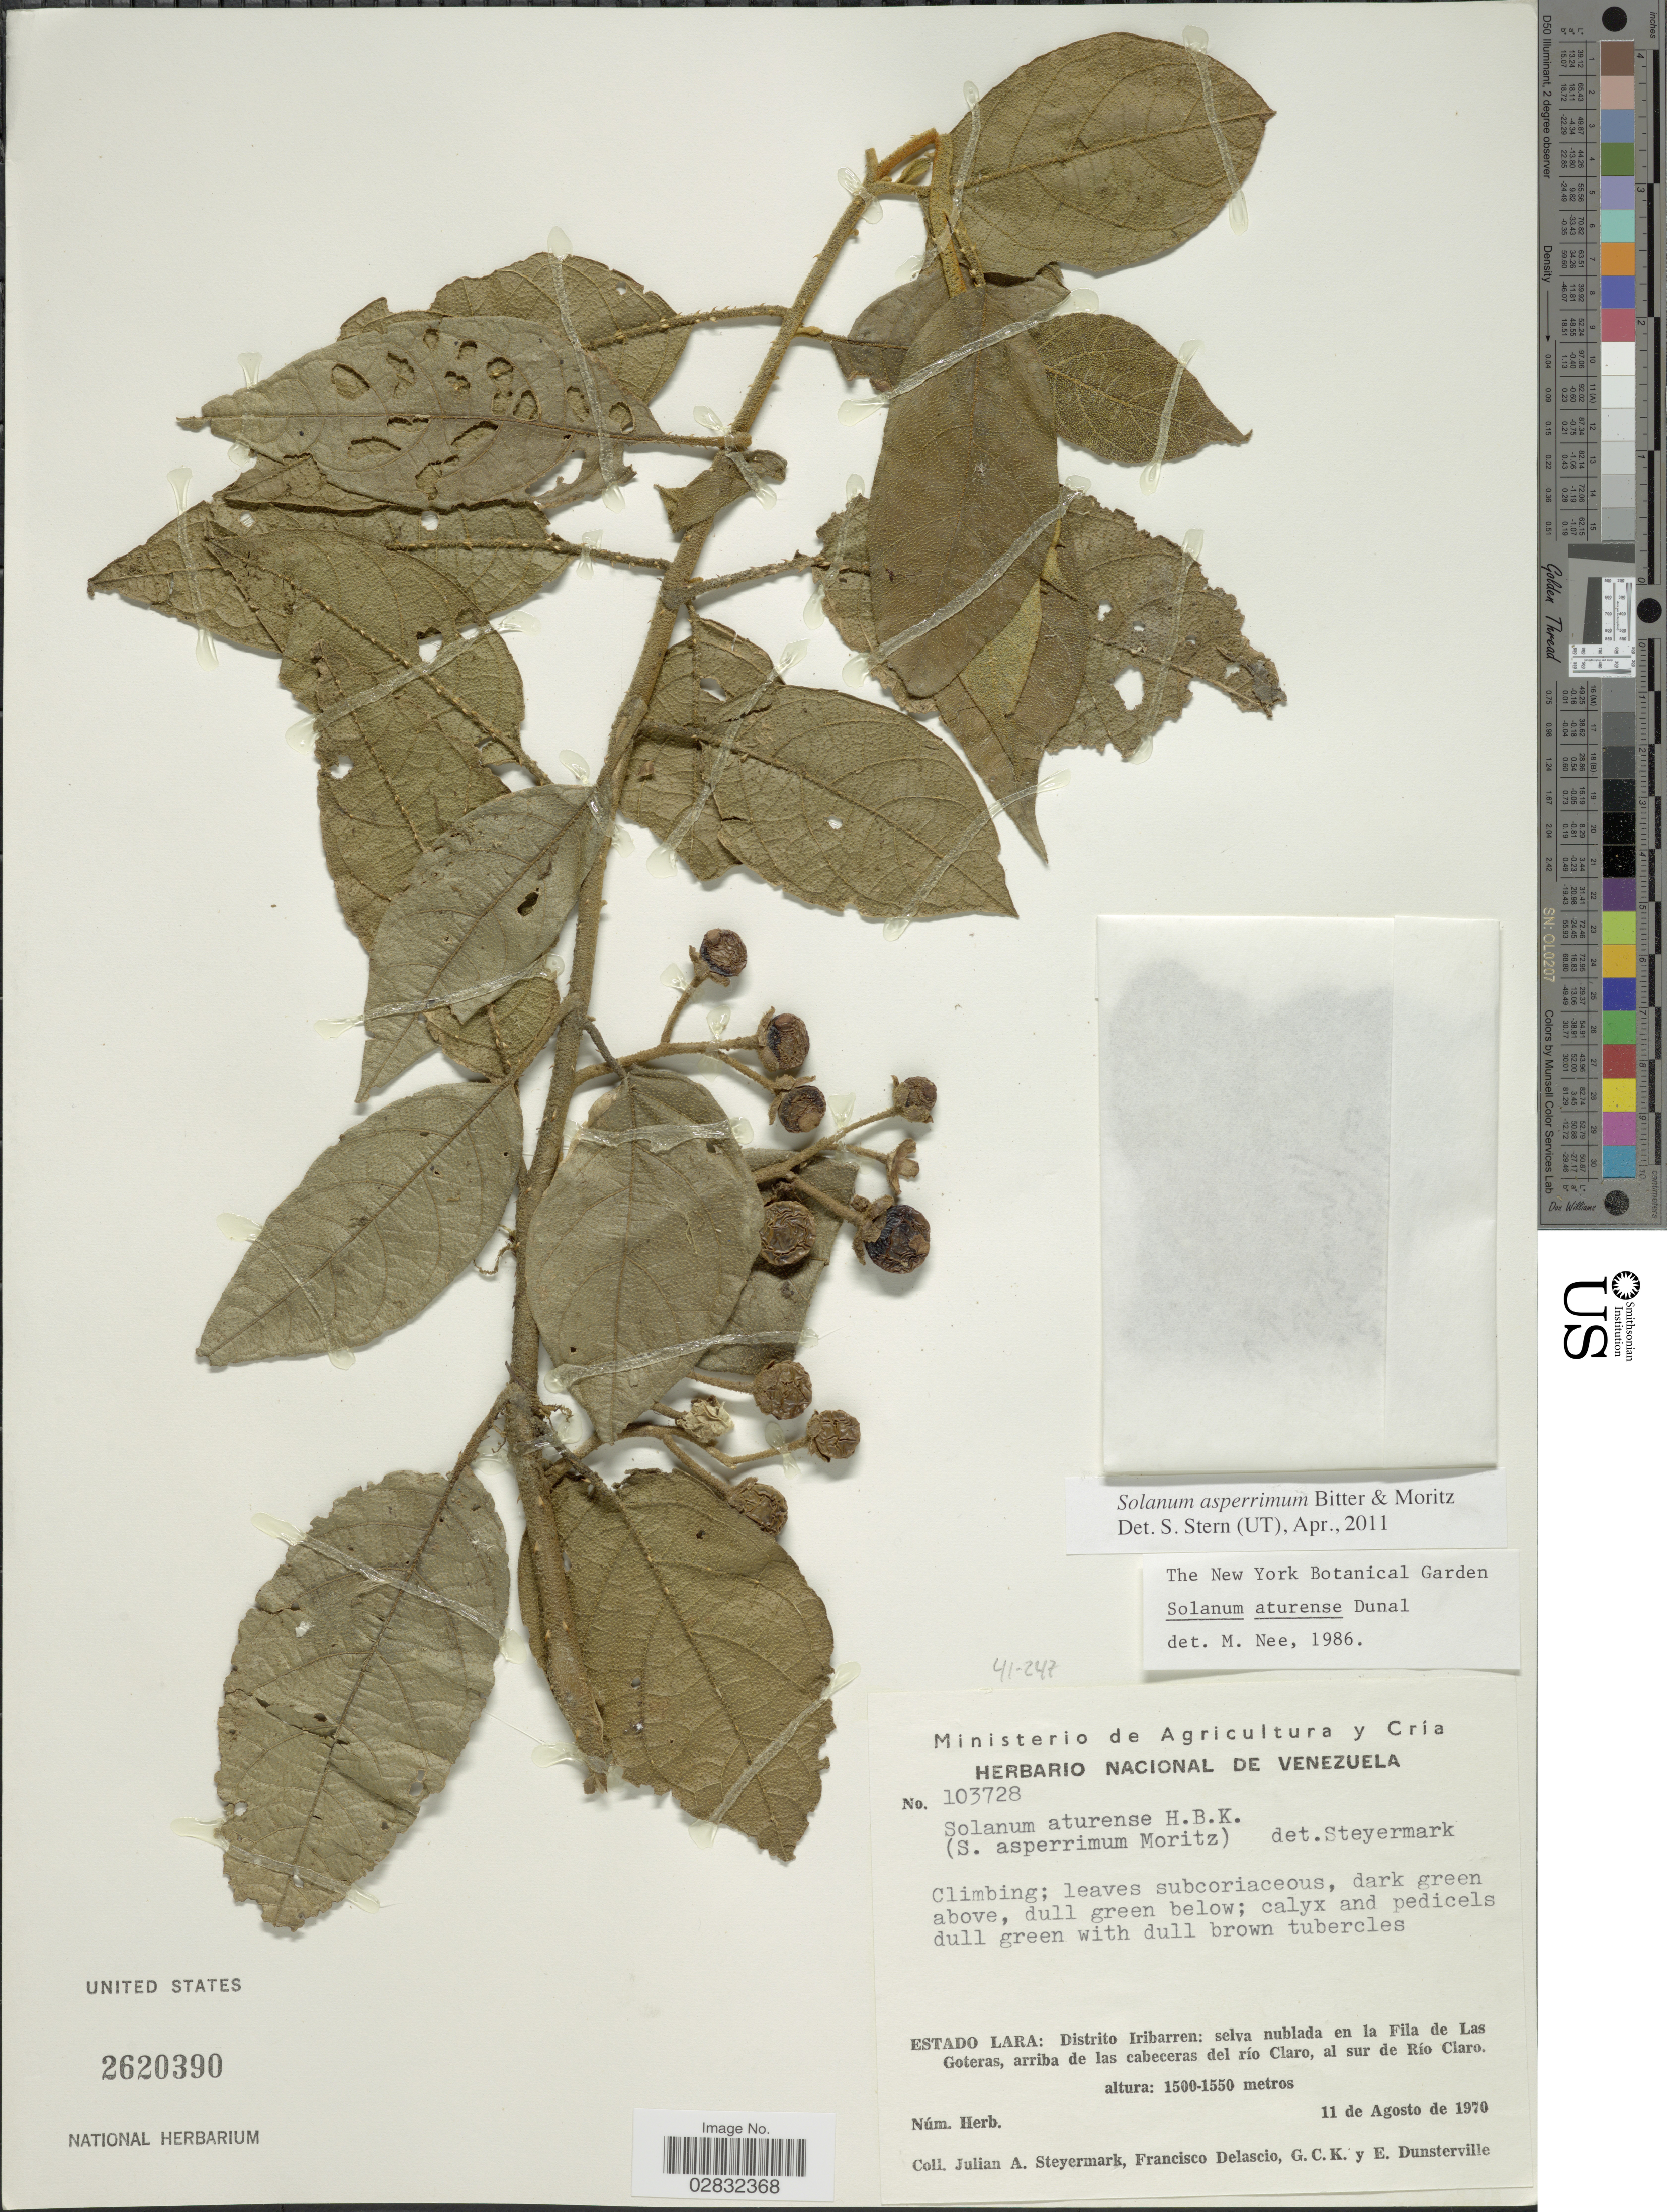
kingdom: Plantae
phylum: Tracheophyta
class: Magnoliopsida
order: Solanales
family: Solanaceae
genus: Solanum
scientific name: Solanum asperrimum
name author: Bitter & Moritz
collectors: J. Steyermark, F. Delascio, G. C. K. Dunsterville & E. Dunsterville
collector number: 103728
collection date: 1970-08-11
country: Venezuela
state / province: Lara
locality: Estado Lara: Distrito Iribarren: selva nublada en la Fila de Las Goteras, arriba de las cabeceras del río Claro, al sur de Río Claro.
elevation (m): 1500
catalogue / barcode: US 2620390